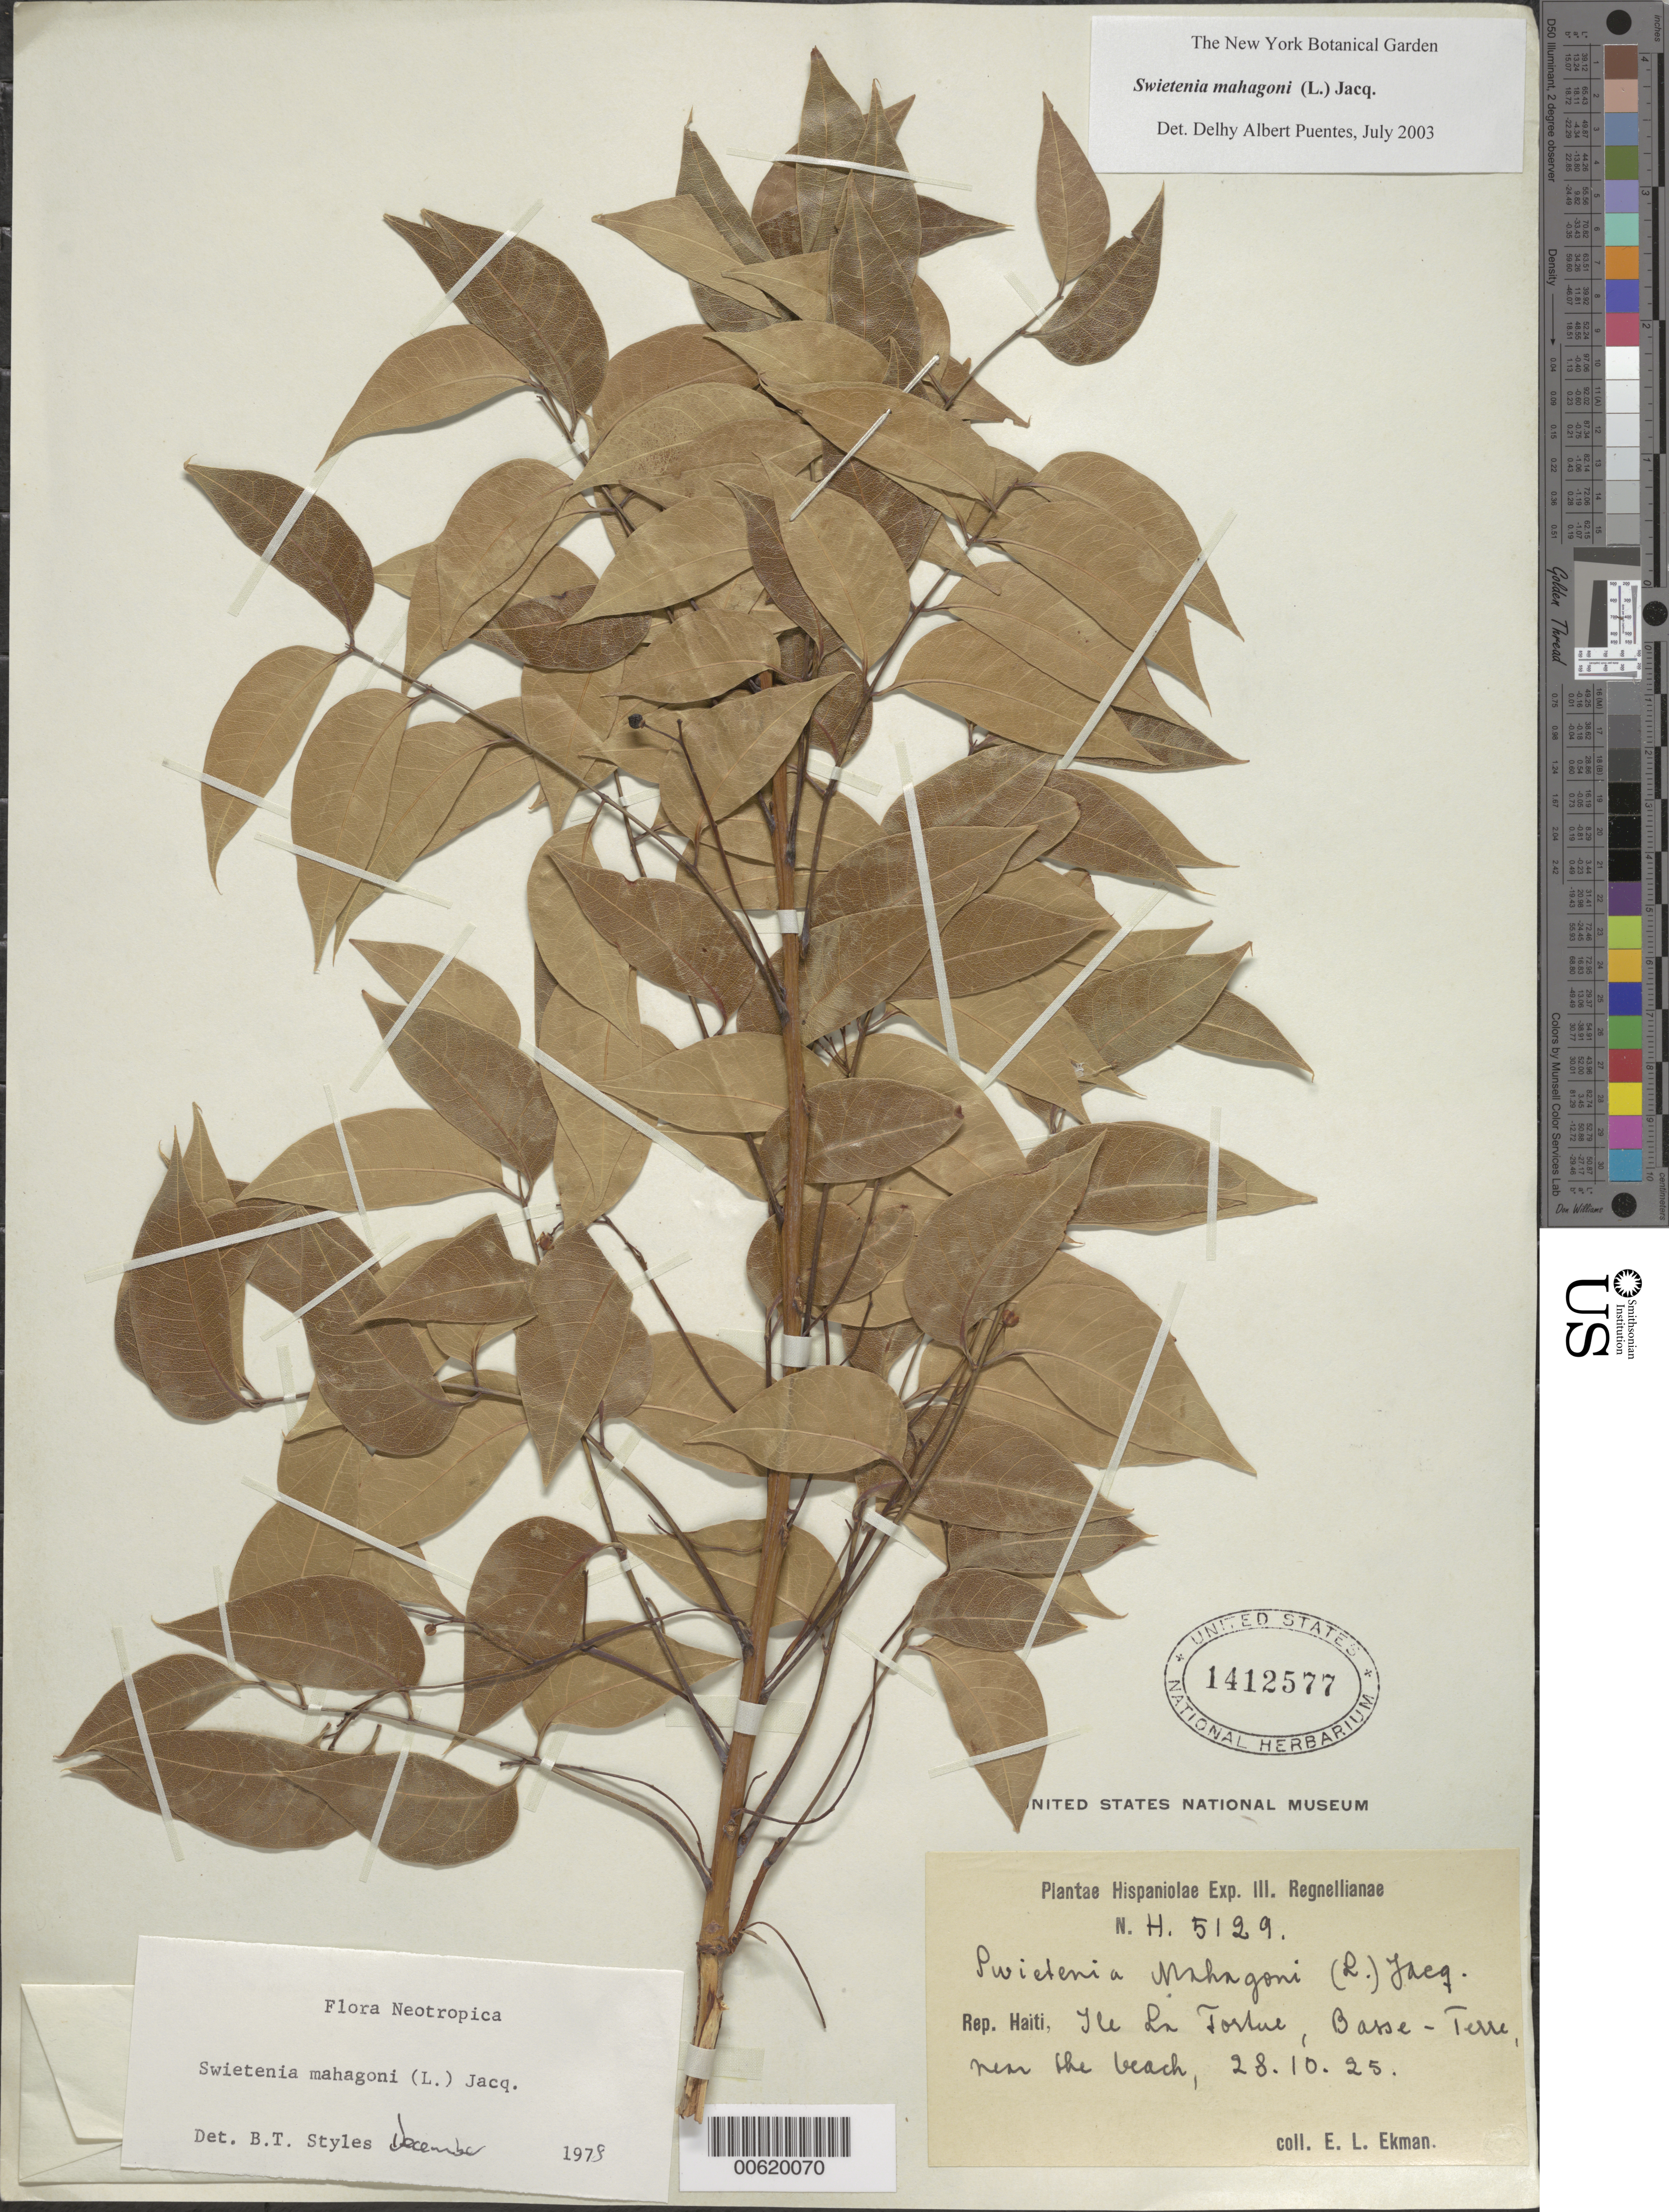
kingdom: Plantae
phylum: Tracheophyta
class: Magnoliopsida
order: Sapindales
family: Meliaceae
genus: Swietenia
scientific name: Swietenia mahagoni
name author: (L.) Jacq.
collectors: E. L. Ekman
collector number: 5129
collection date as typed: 28 Oct 1925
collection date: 1925-10-28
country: Haiti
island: Hispaniola Island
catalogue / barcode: US 1412577